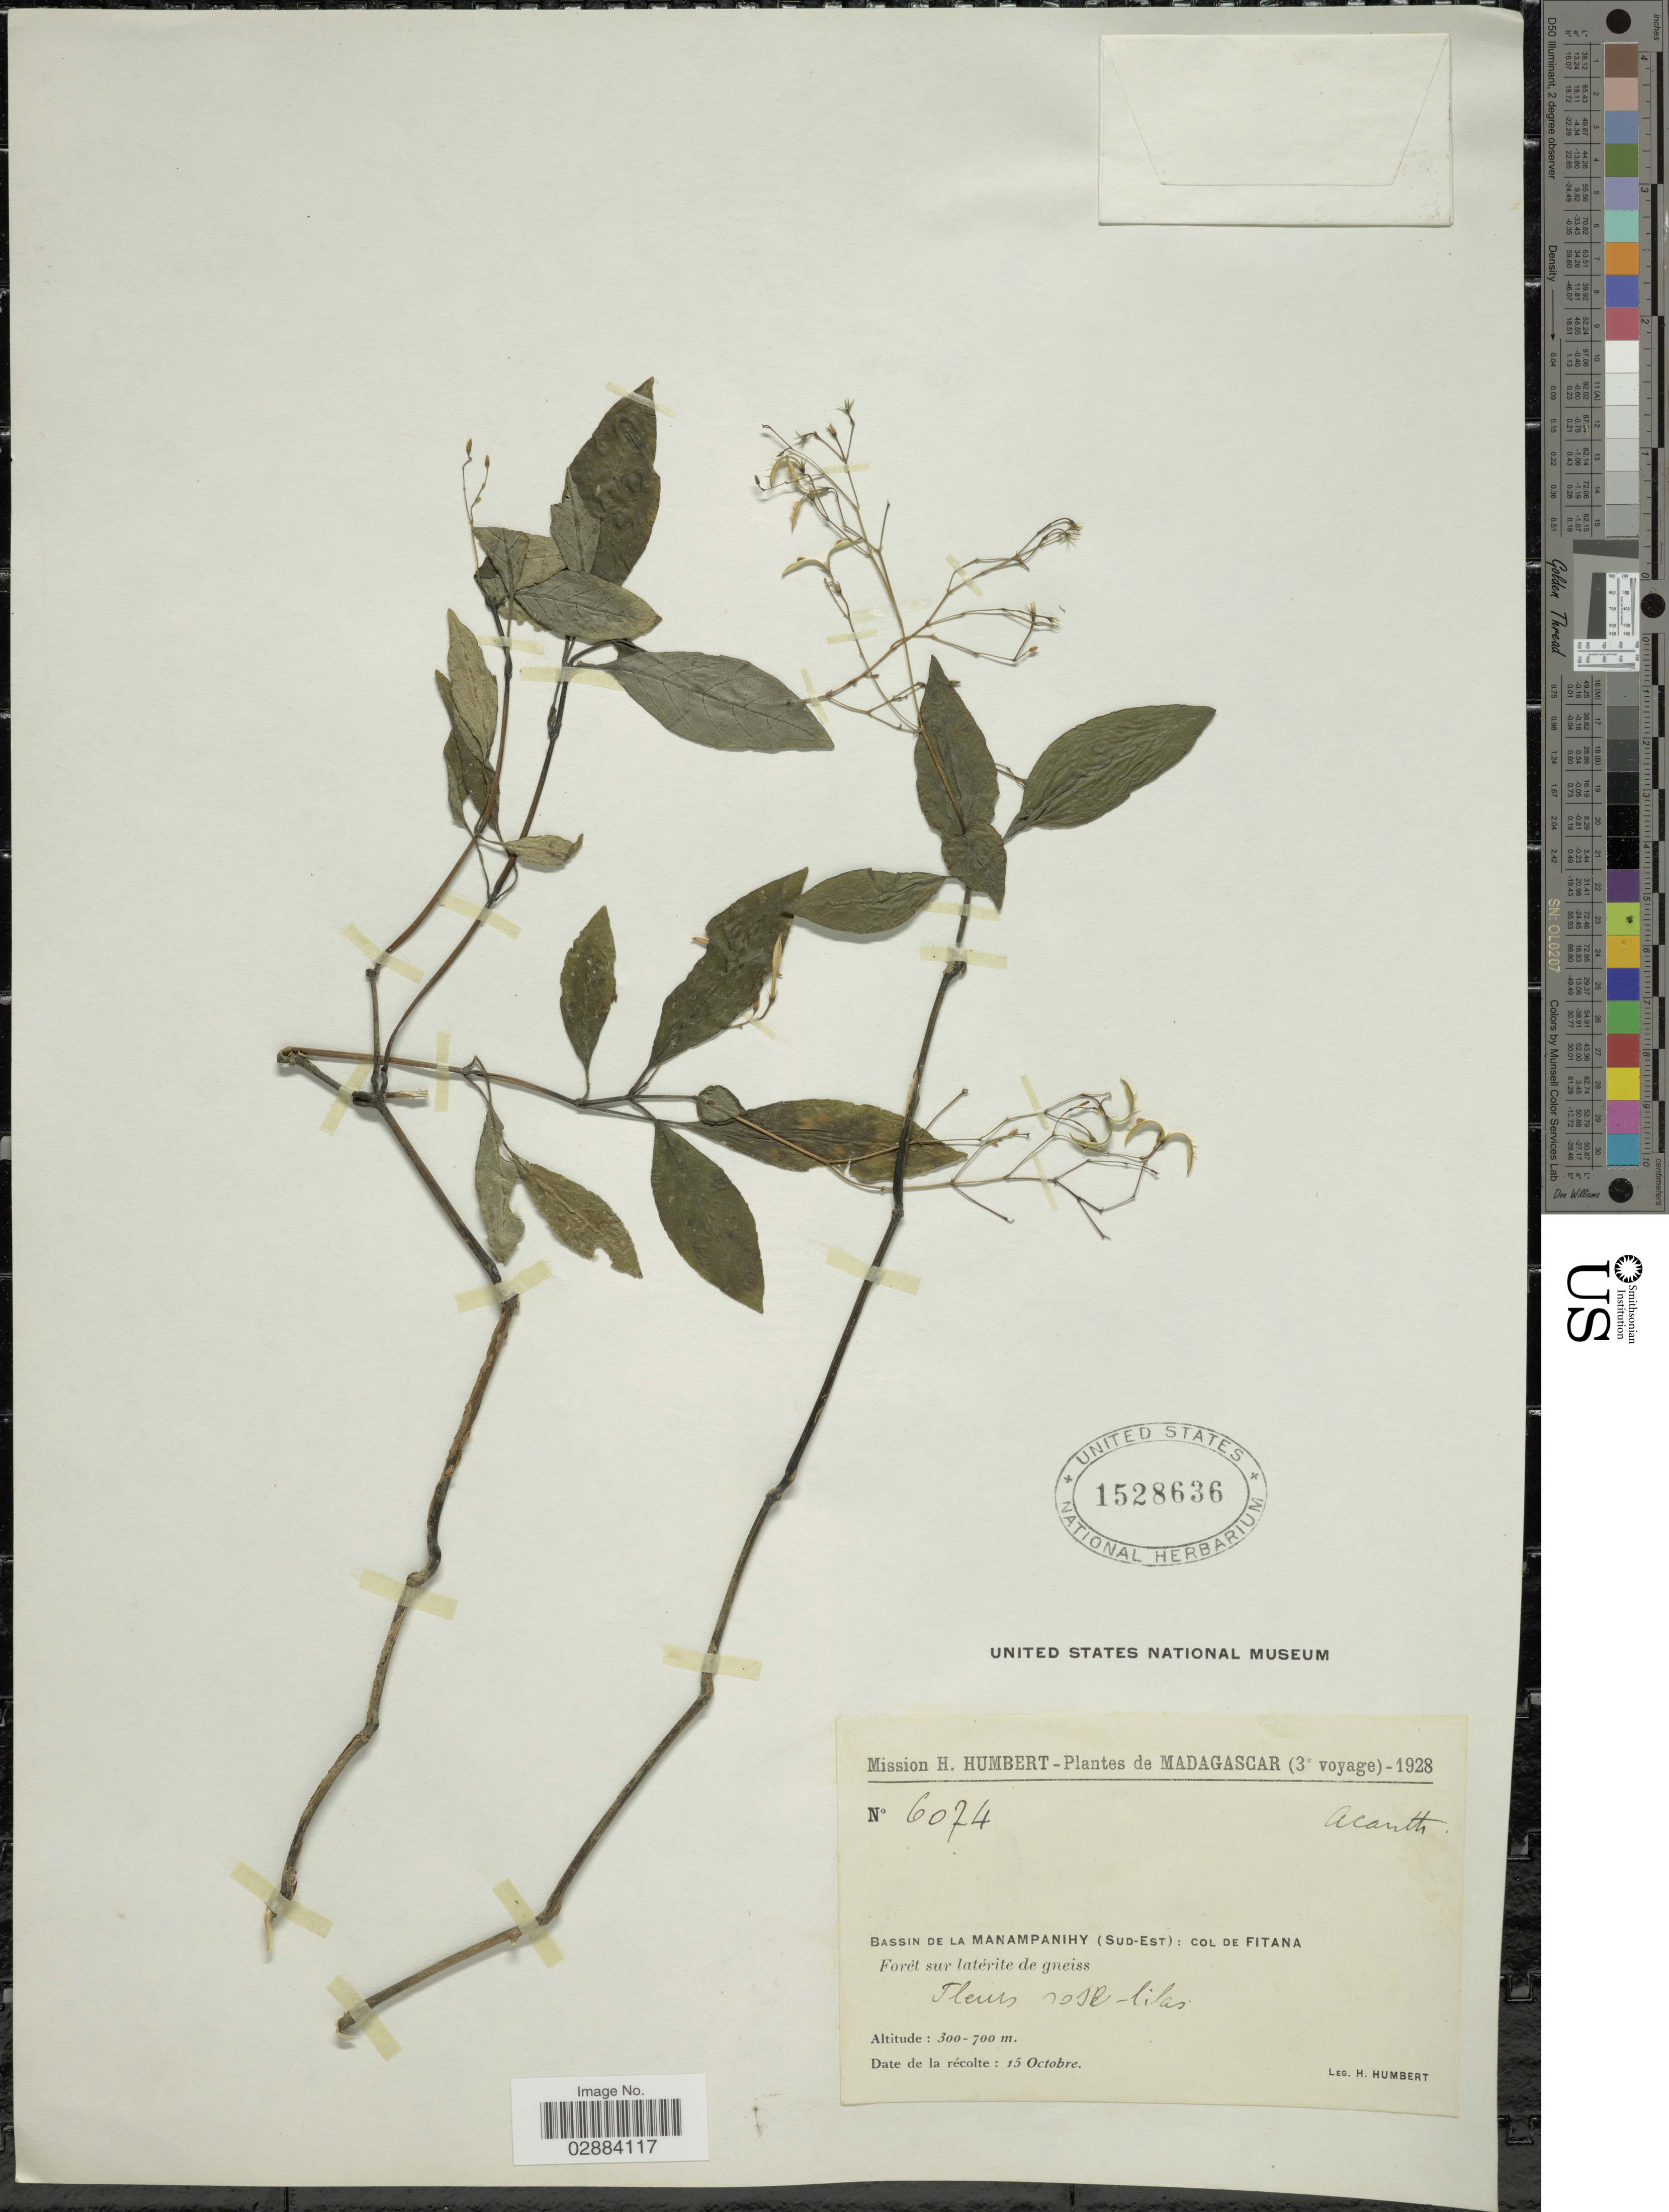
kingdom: Plantae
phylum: Tracheophyta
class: Magnoliopsida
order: Lamiales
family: Acanthaceae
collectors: H. Humbert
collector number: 6074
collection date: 1928-10-15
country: Madagascar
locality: Bassin de La Manampanihy (Sud-Est): Col de Fitana. Forét sur latérite de gneiss.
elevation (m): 300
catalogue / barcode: US 1528636